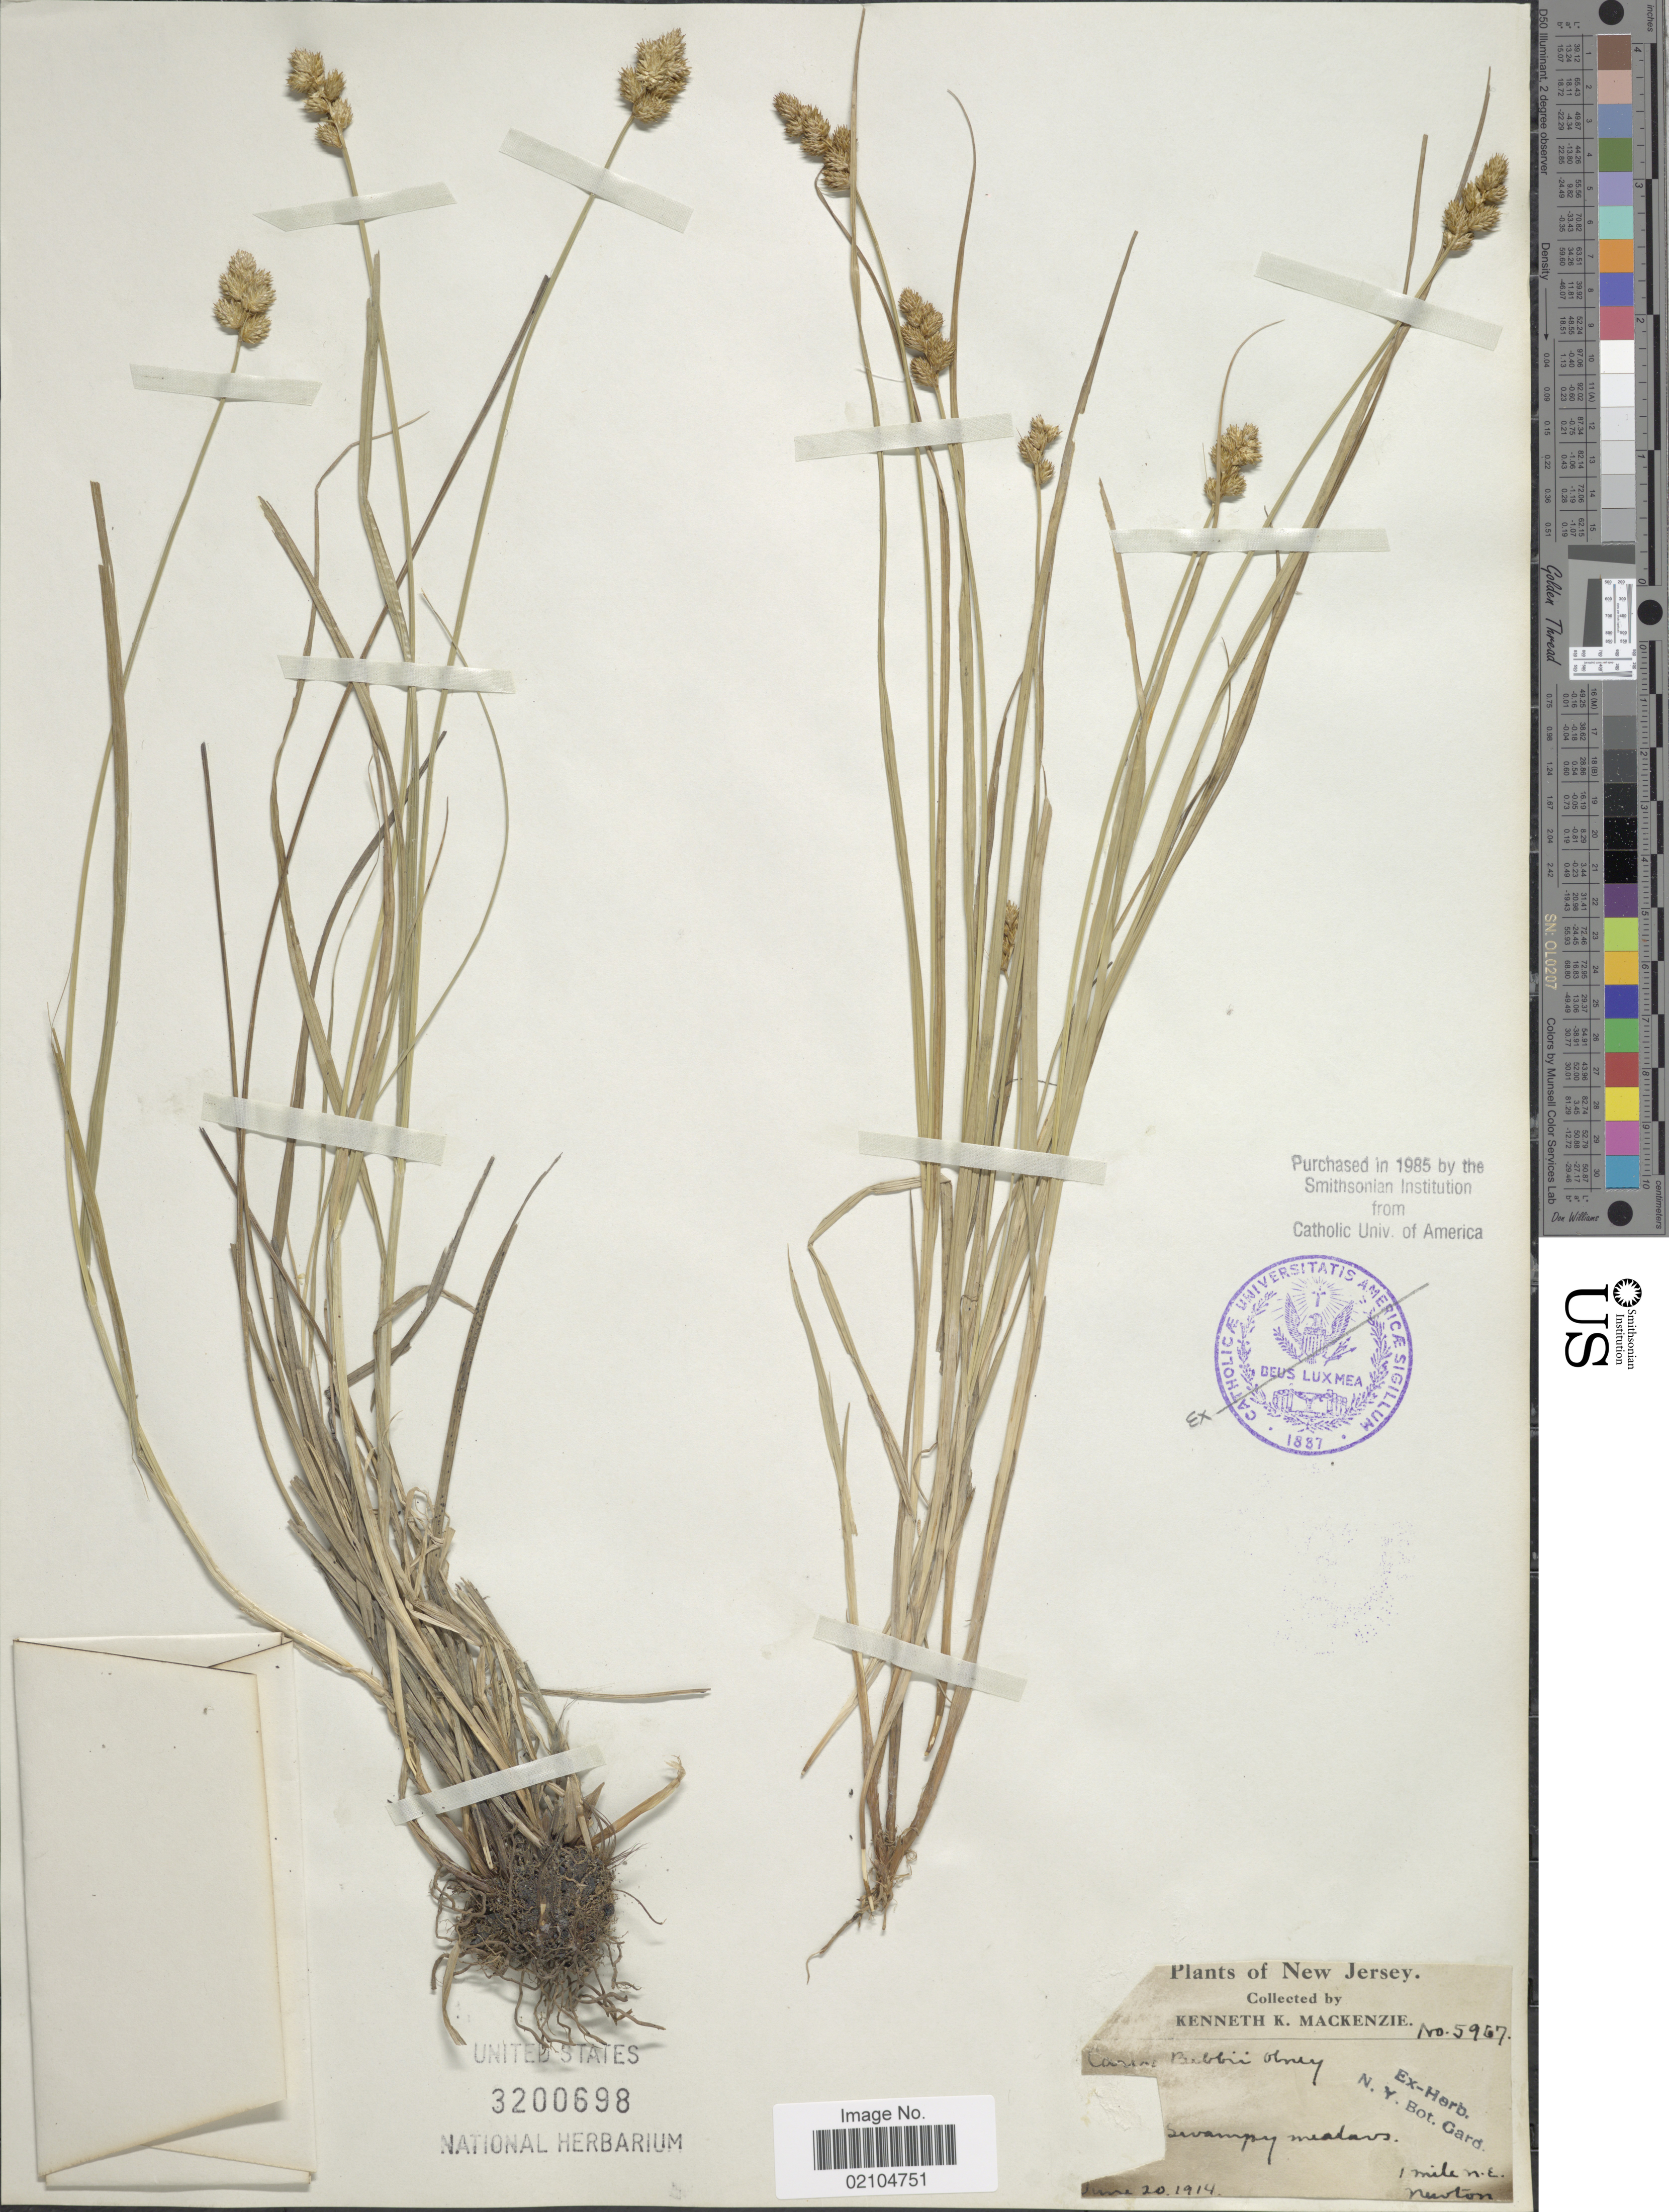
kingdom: Plantae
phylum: Tracheophyta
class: Liliopsida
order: Poales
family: Cyperaceae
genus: Carex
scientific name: Carex bebbii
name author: (L.H. Bailey) Olney ex Fernald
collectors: K. K. Mackenzie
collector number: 5967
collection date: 1914-06-20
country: United States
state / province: New Jersey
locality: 1 mile. n.e. Newton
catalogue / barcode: US 3200698